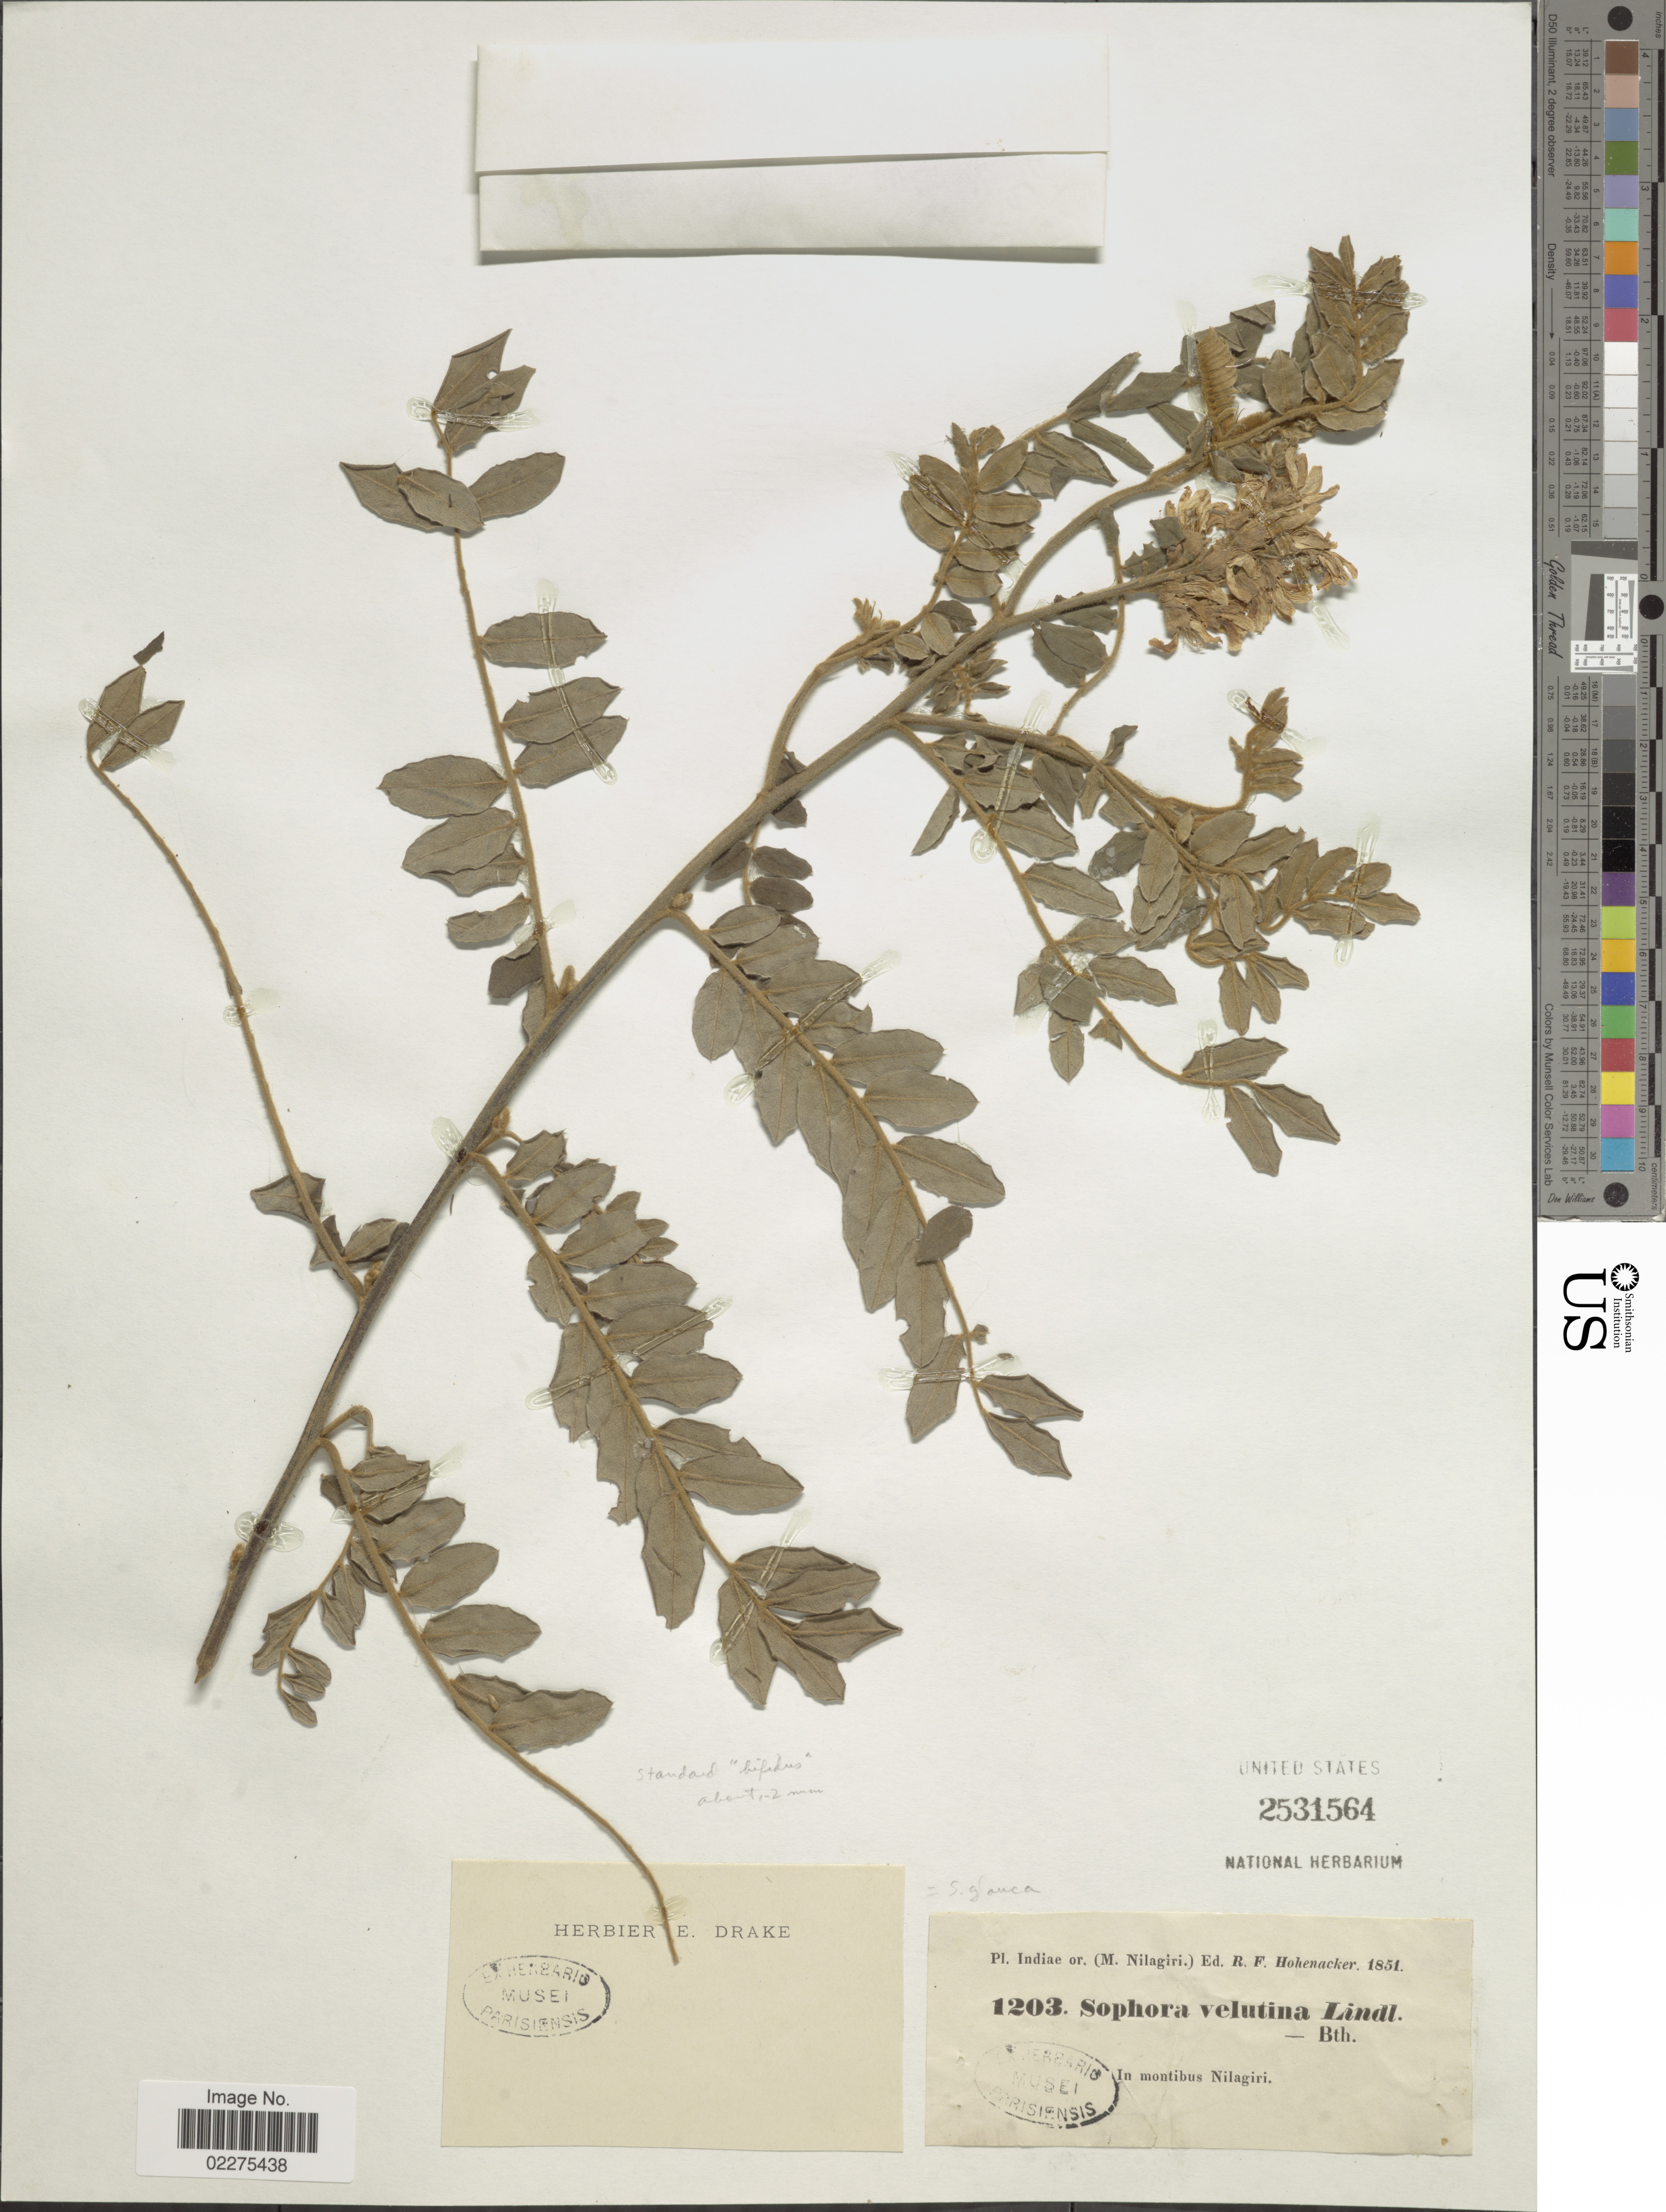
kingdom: Plantae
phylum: Tracheophyta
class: Magnoliopsida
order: Fabales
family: Fabaceae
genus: Sophora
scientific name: Sophora velutina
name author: Lindl.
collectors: R. F. Hohenacker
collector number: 1203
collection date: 1851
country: India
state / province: Orissa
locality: Indiae or. (M. Nilagiri). In montibus Nilagiri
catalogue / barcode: US 2531564